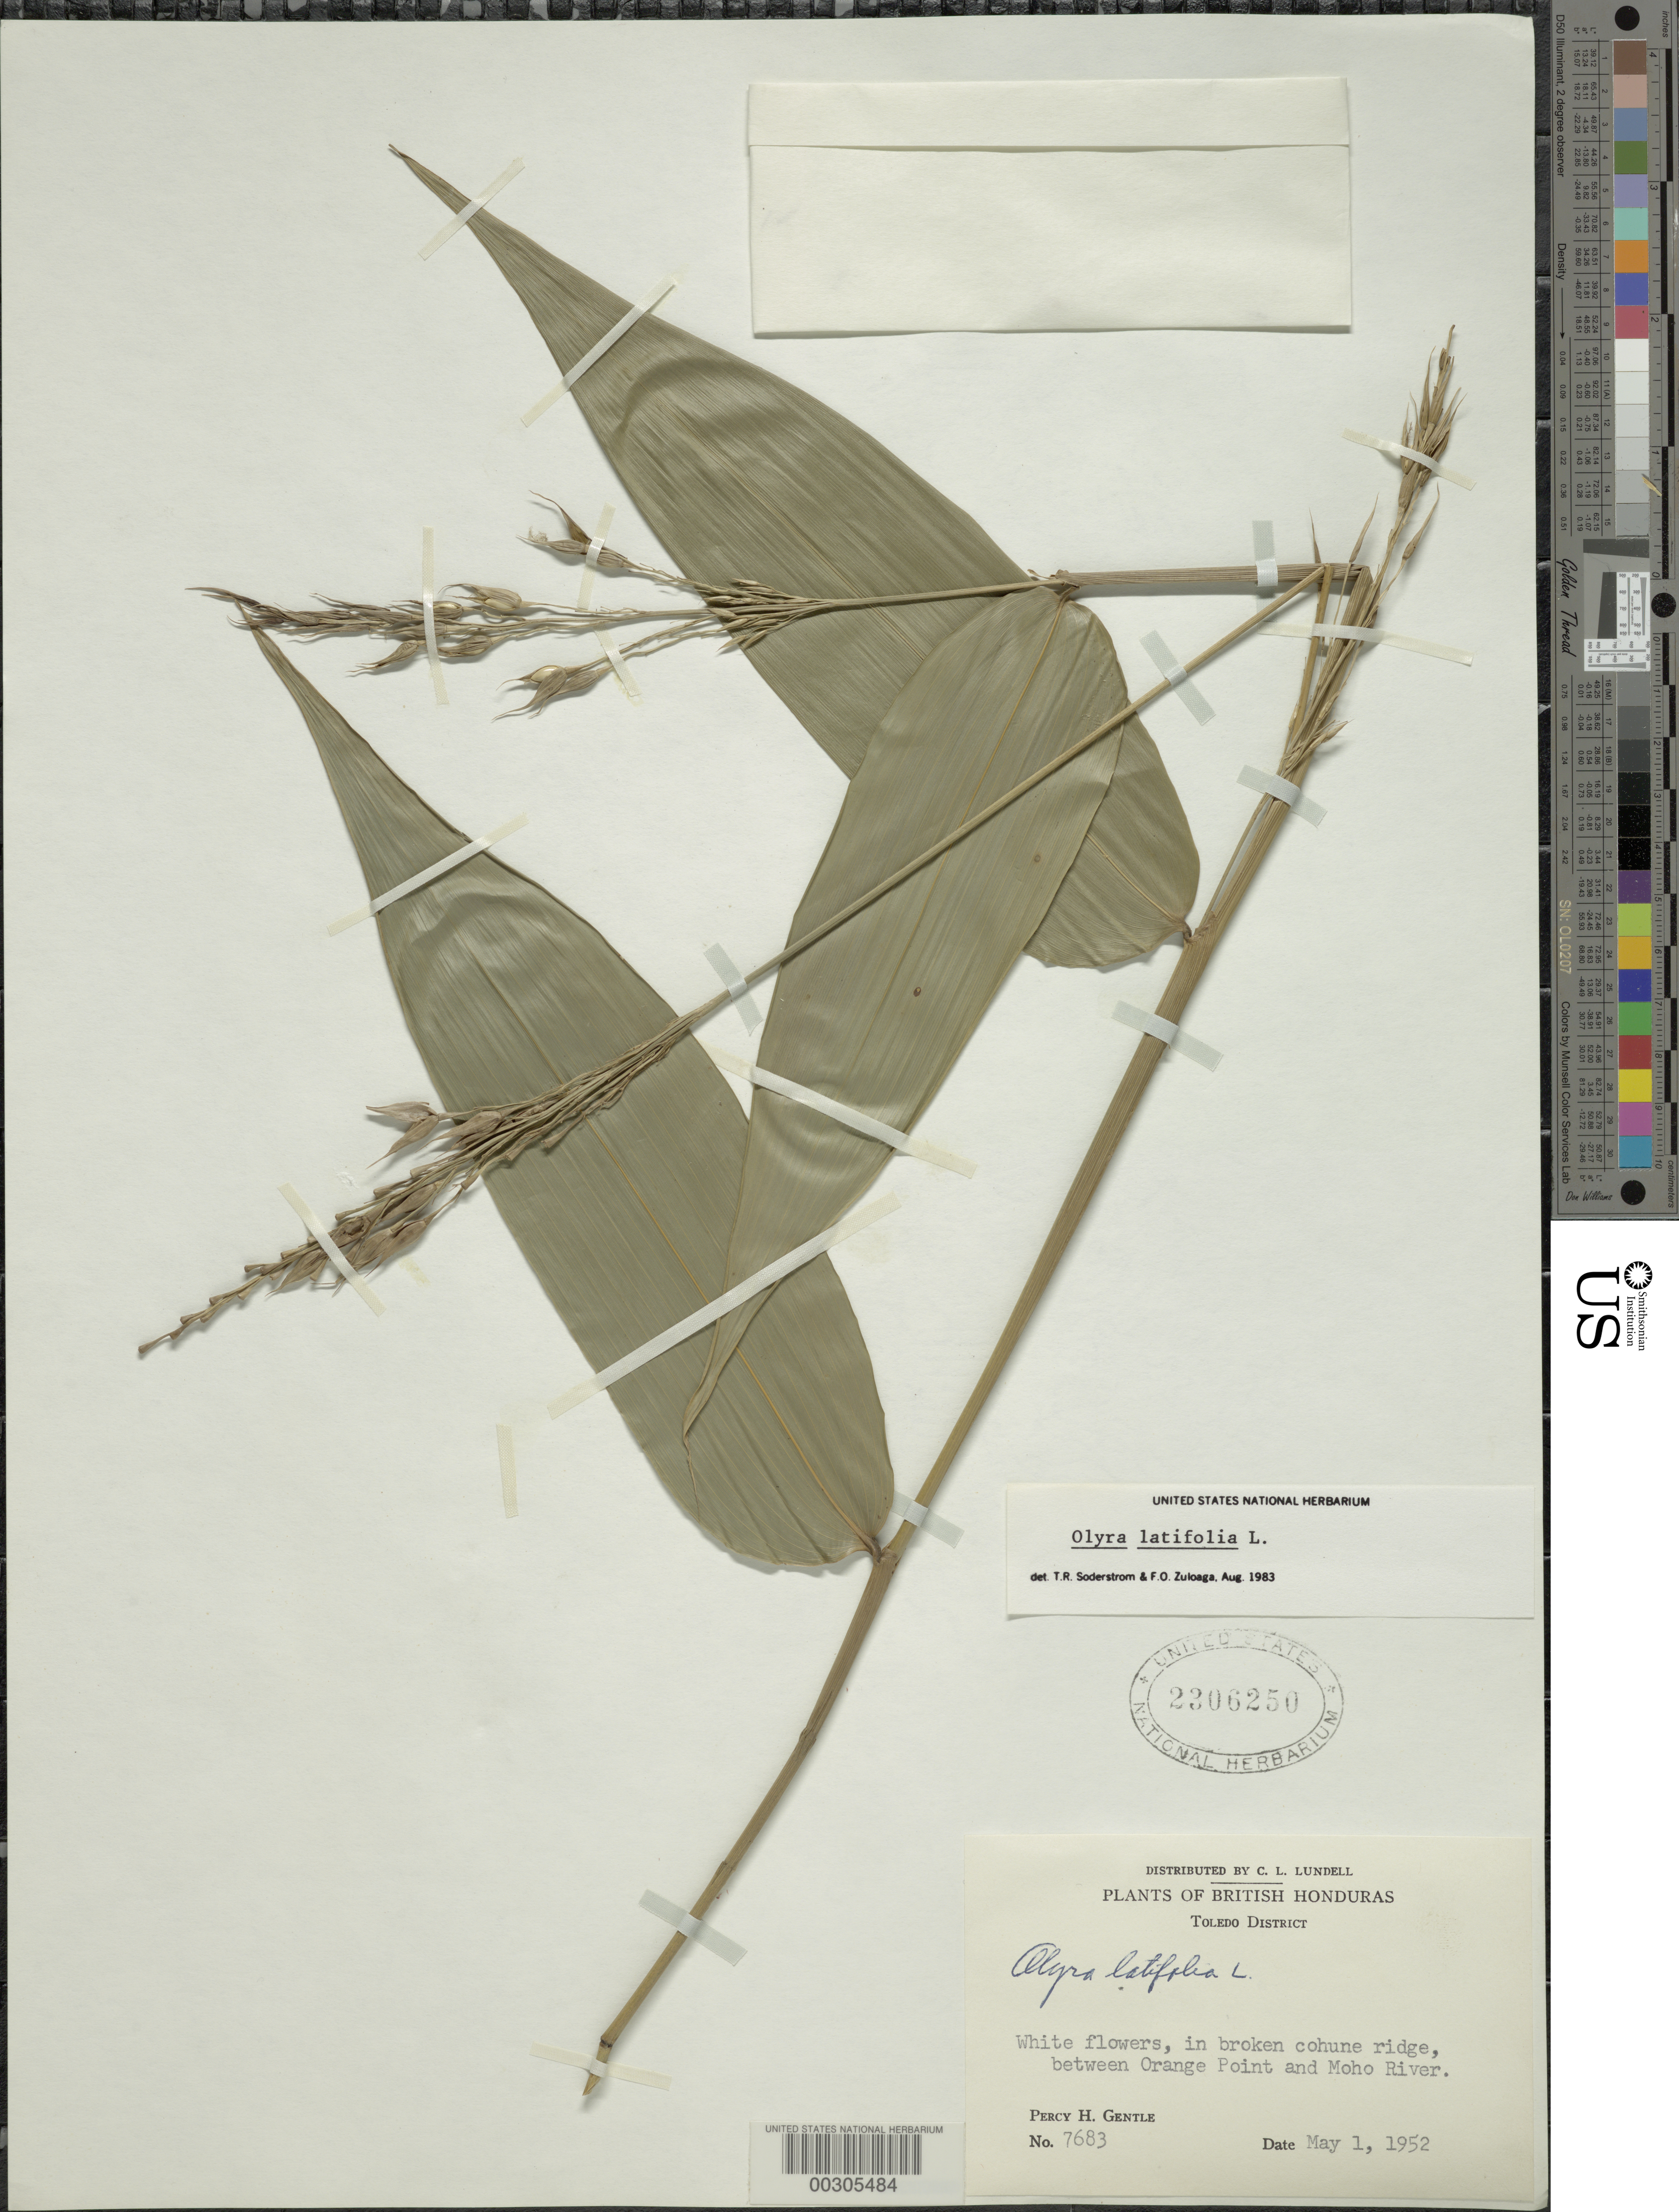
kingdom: Plantae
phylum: Tracheophyta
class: Liliopsida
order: Poales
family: Poaceae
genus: Olyra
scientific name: Olyra latifolia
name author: L.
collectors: P. H. Gentle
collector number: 7683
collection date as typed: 01 May 1952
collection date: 1952-05-01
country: Belize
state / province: Toledo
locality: Orange Point, Moho River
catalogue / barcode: US 2306250